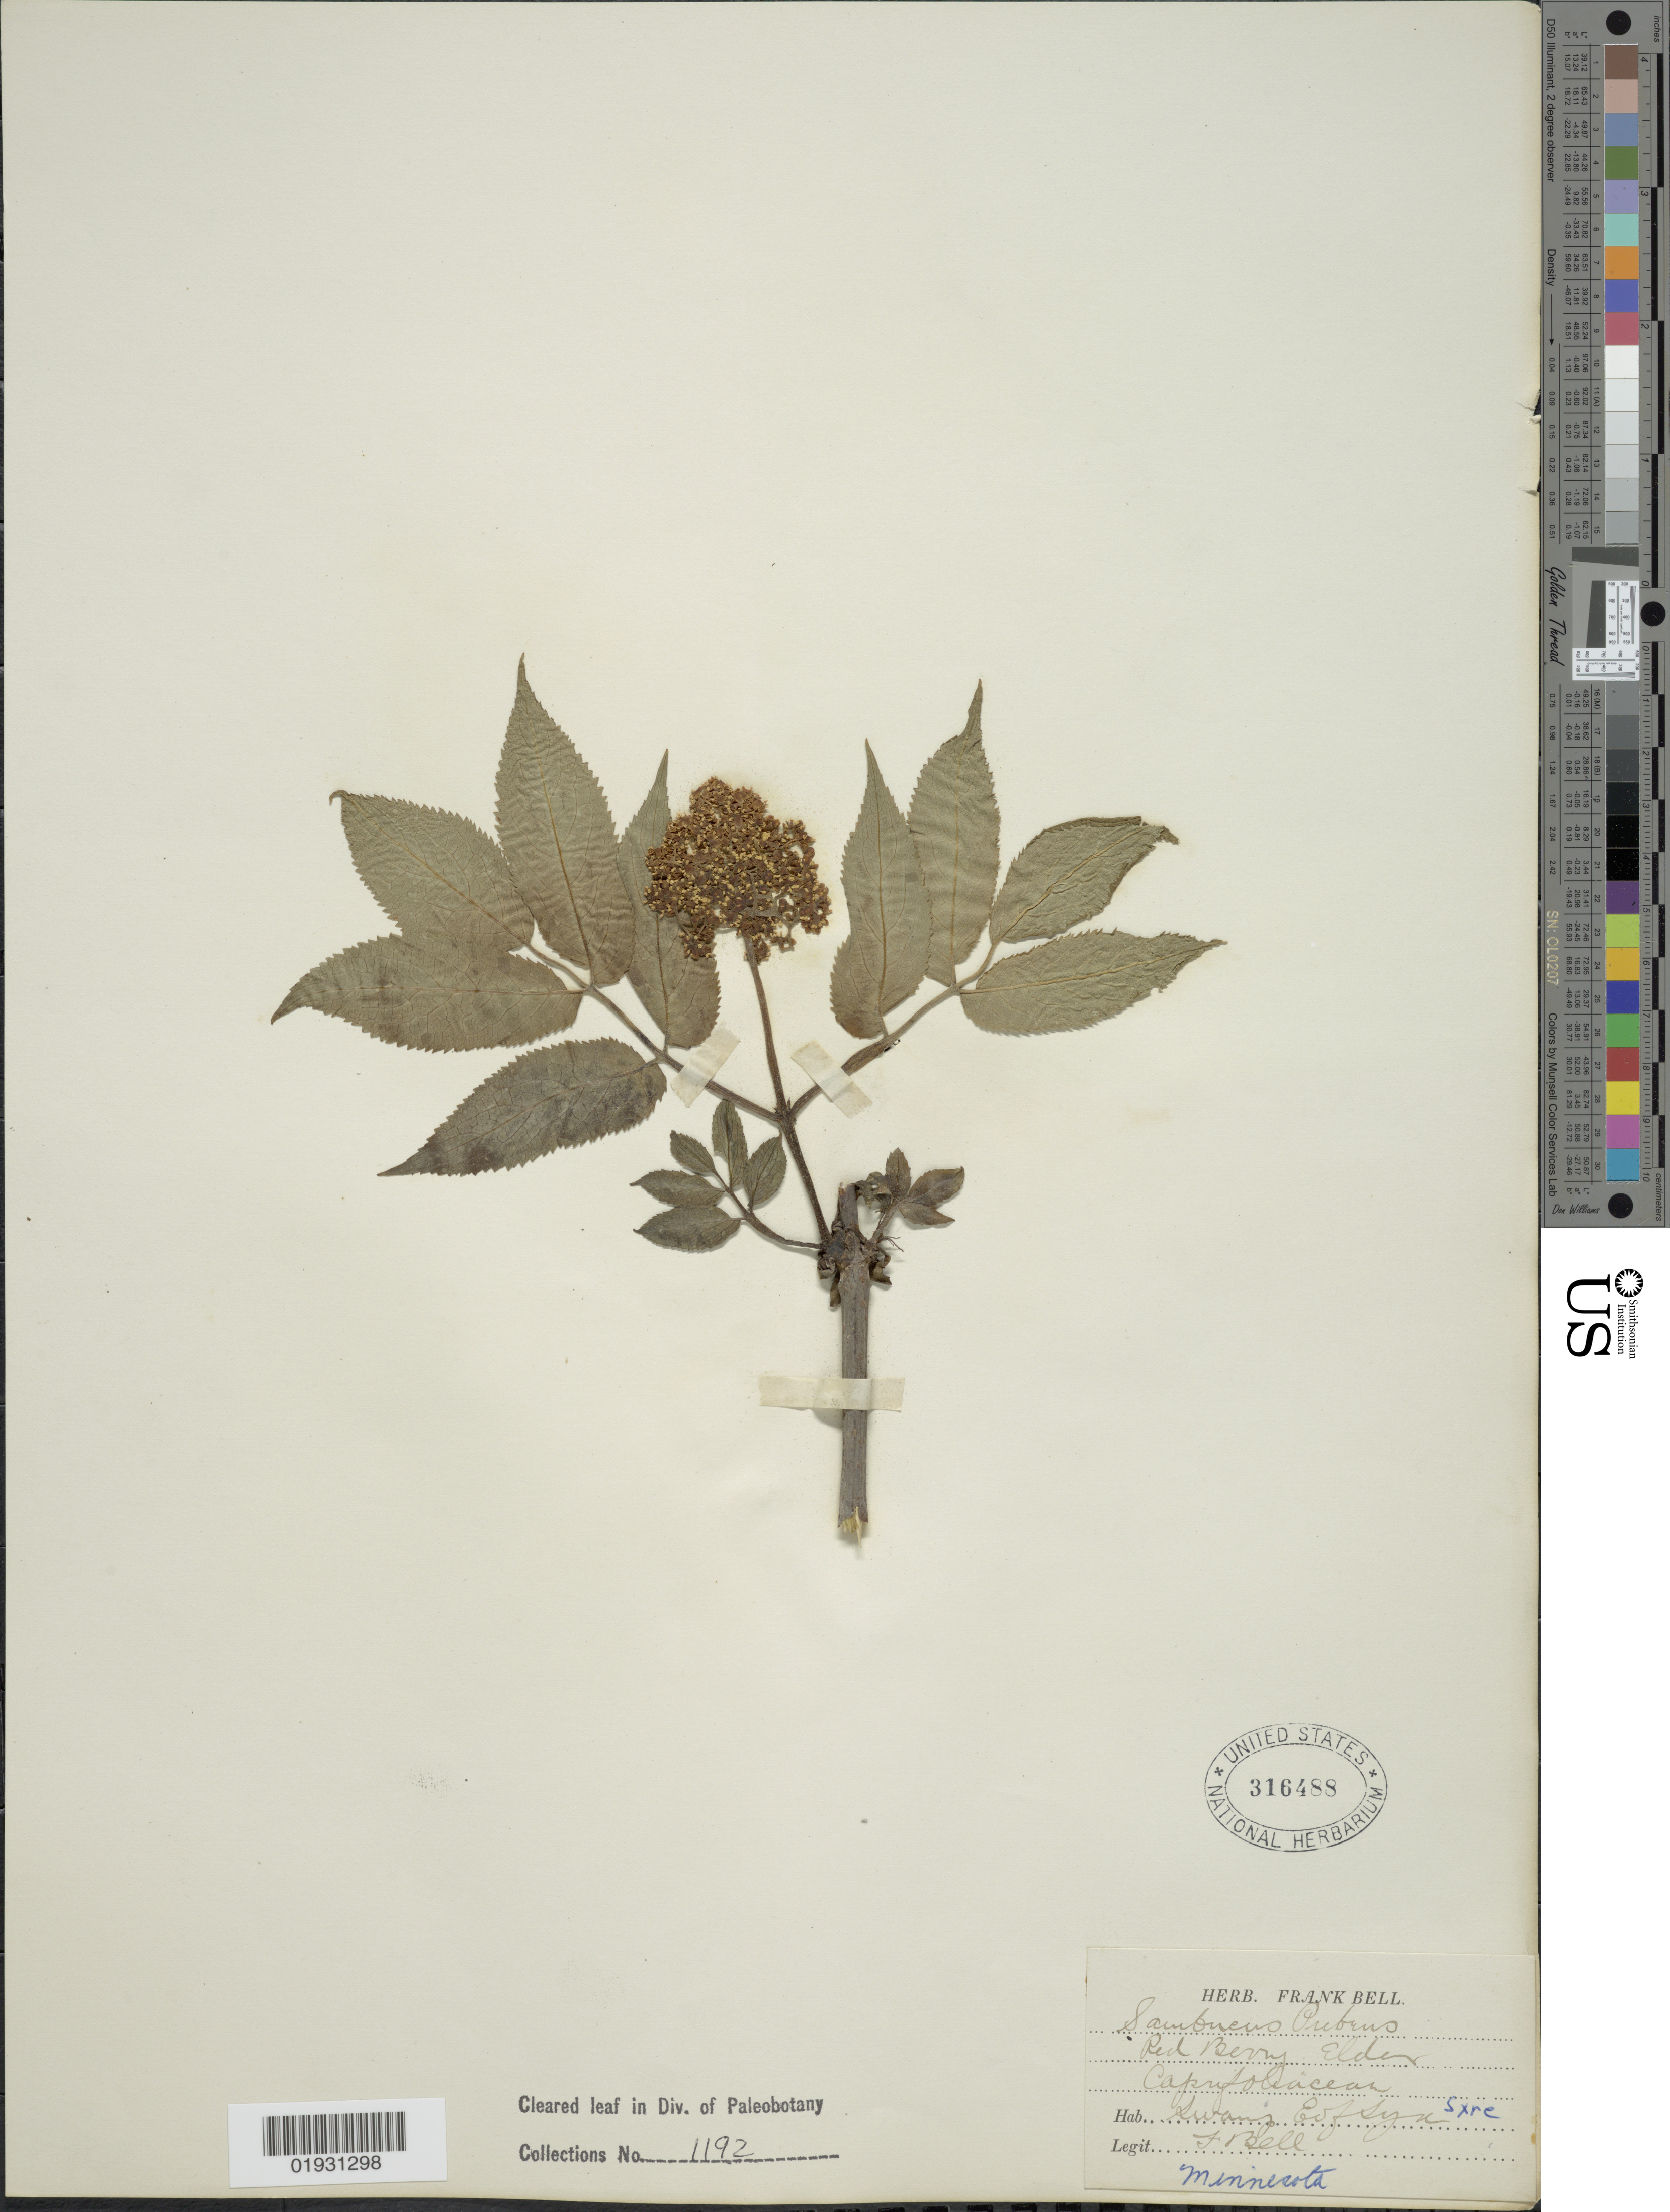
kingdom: Plantae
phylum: Tracheophyta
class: Magnoliopsida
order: Dipsacales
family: Viburnaceae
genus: Sambucus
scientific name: Sambucus racemosa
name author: L.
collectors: F. Bell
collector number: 1192?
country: United States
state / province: Minnesota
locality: Swamp E. of Syre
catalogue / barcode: US 316488